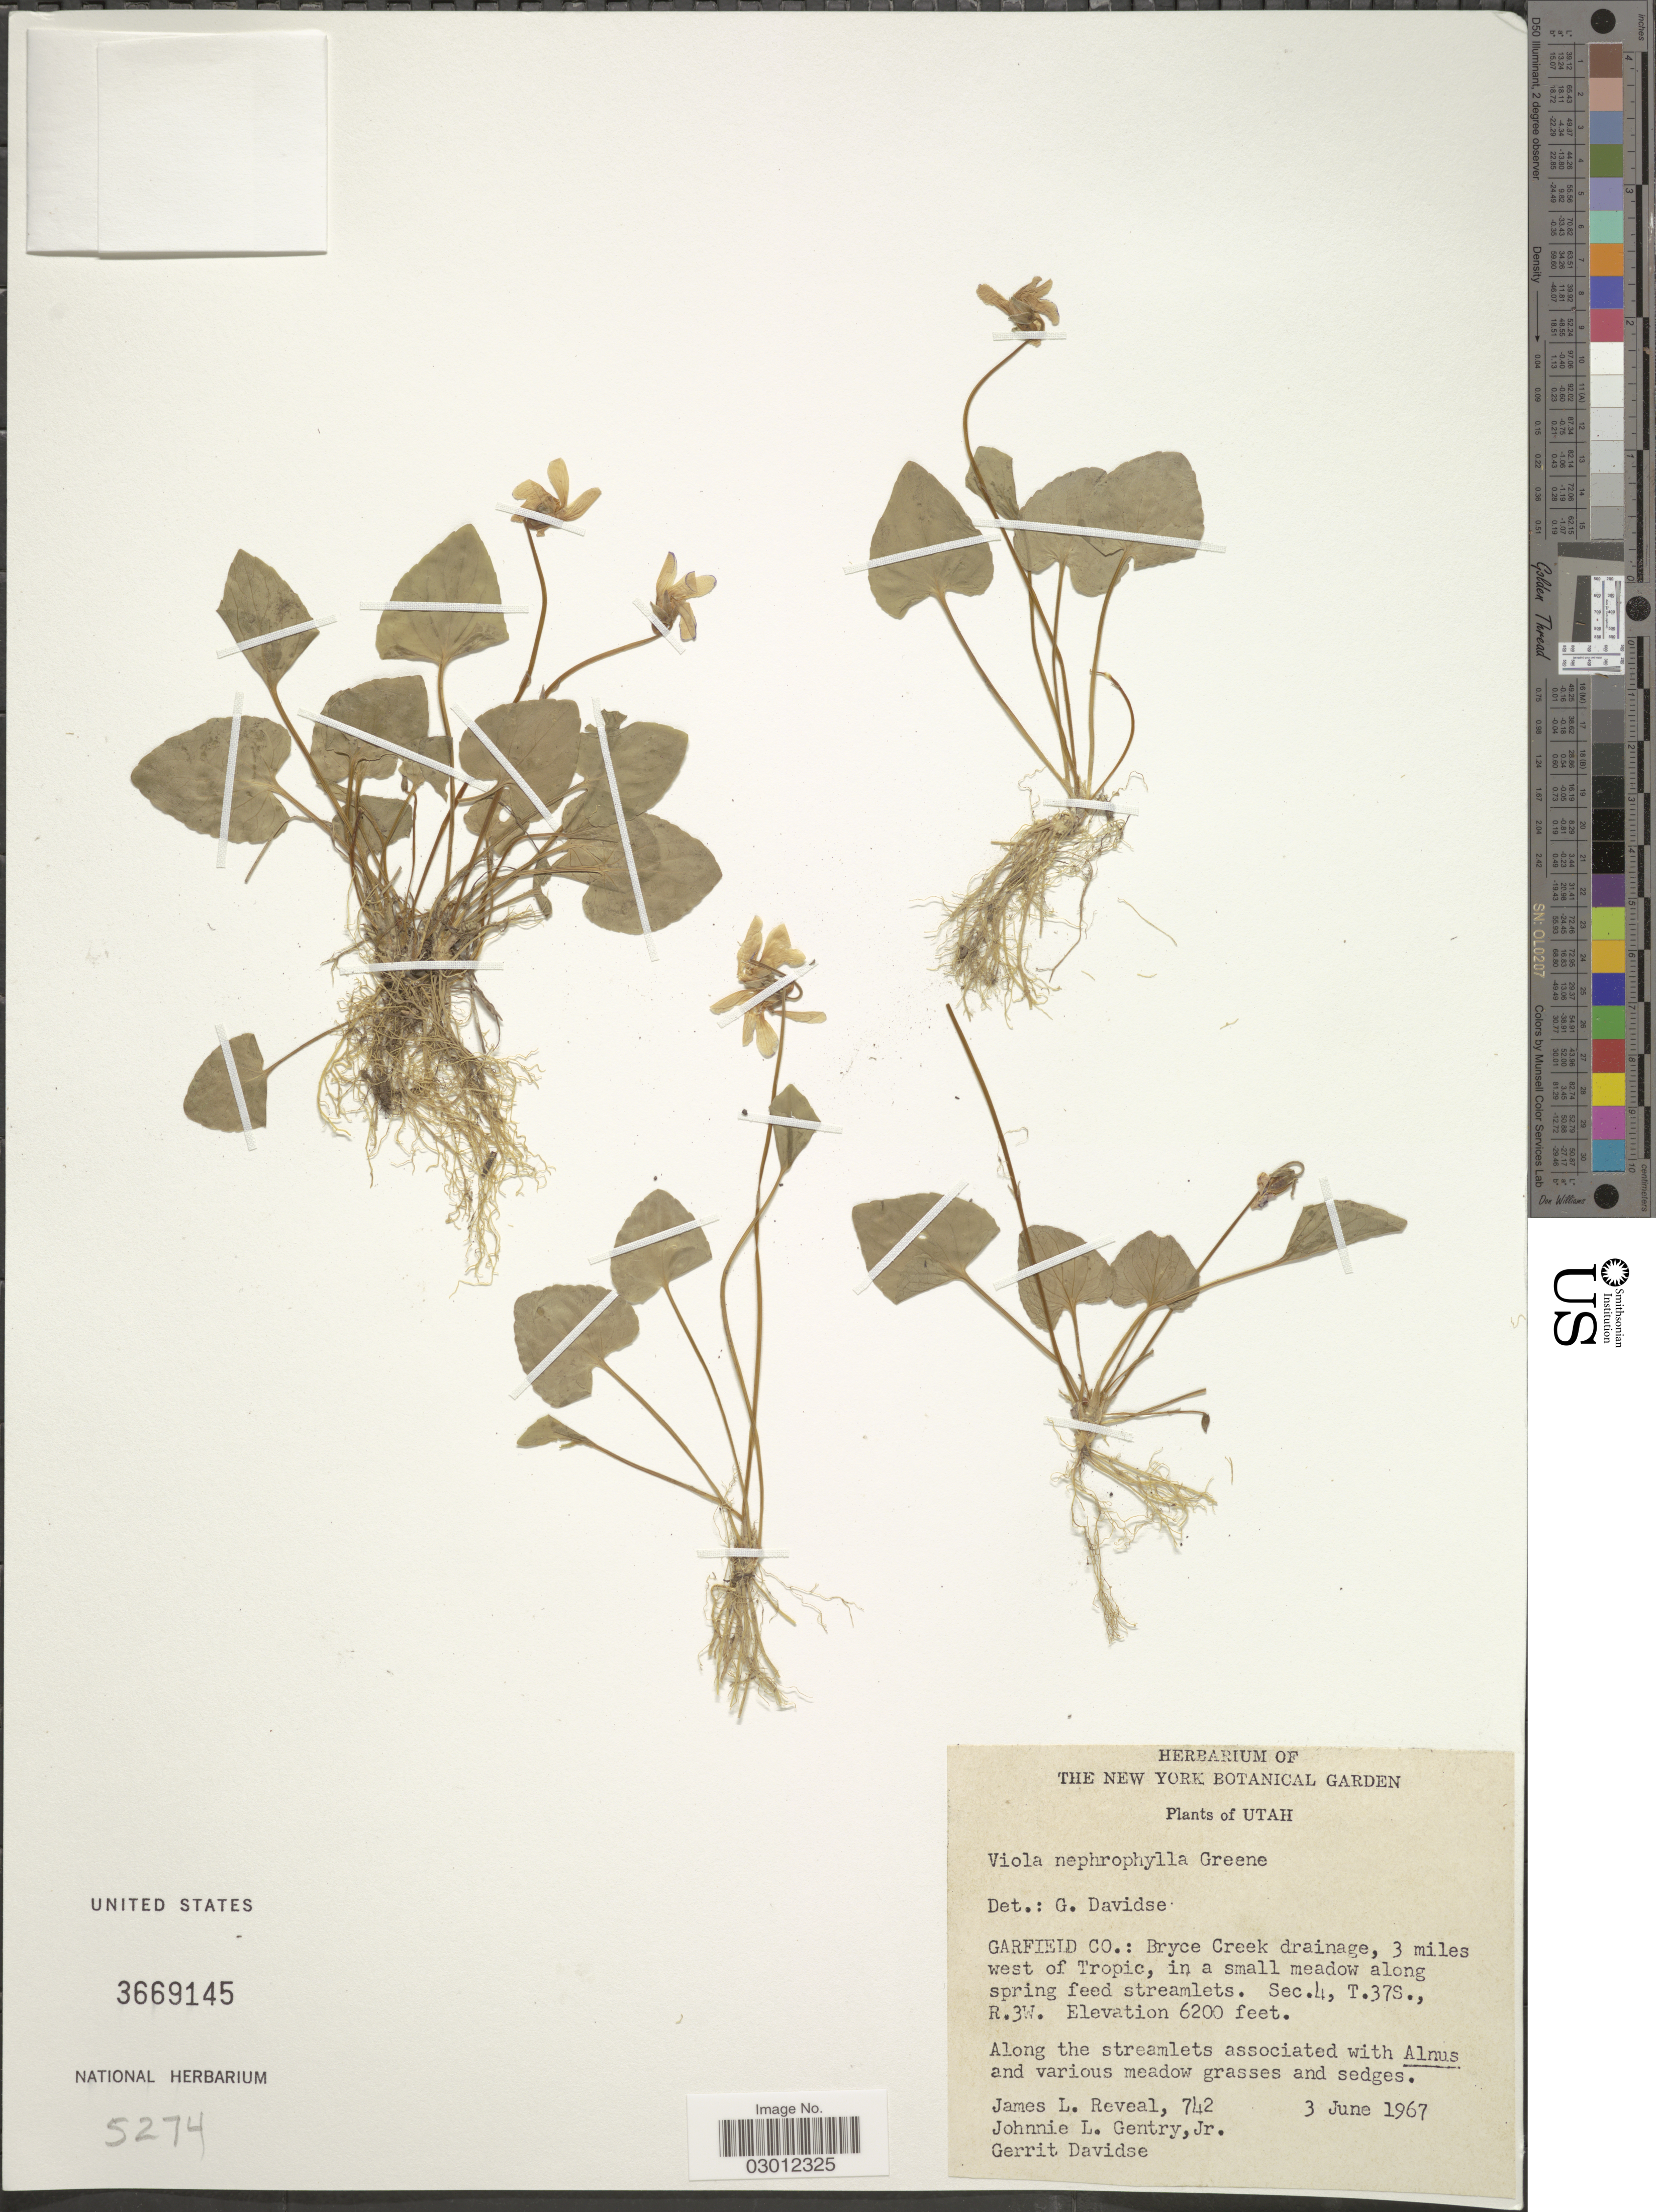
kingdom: Plantae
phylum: Tracheophyta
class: Magnoliopsida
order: Malpighiales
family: Violaceae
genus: Viola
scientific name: Viola nephrophylla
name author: Greene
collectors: J. L. Reveal, J. L. Gentry & G. Davidse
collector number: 742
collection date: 1967-06-03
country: United States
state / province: Utah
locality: Garfield Co.: Bryce Creek drainage, 3 miles west of Tropic, in a small meadow along spring feed streamlets. Sec. 4, T. 37S., R3W.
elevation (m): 1890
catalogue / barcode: US 3669145